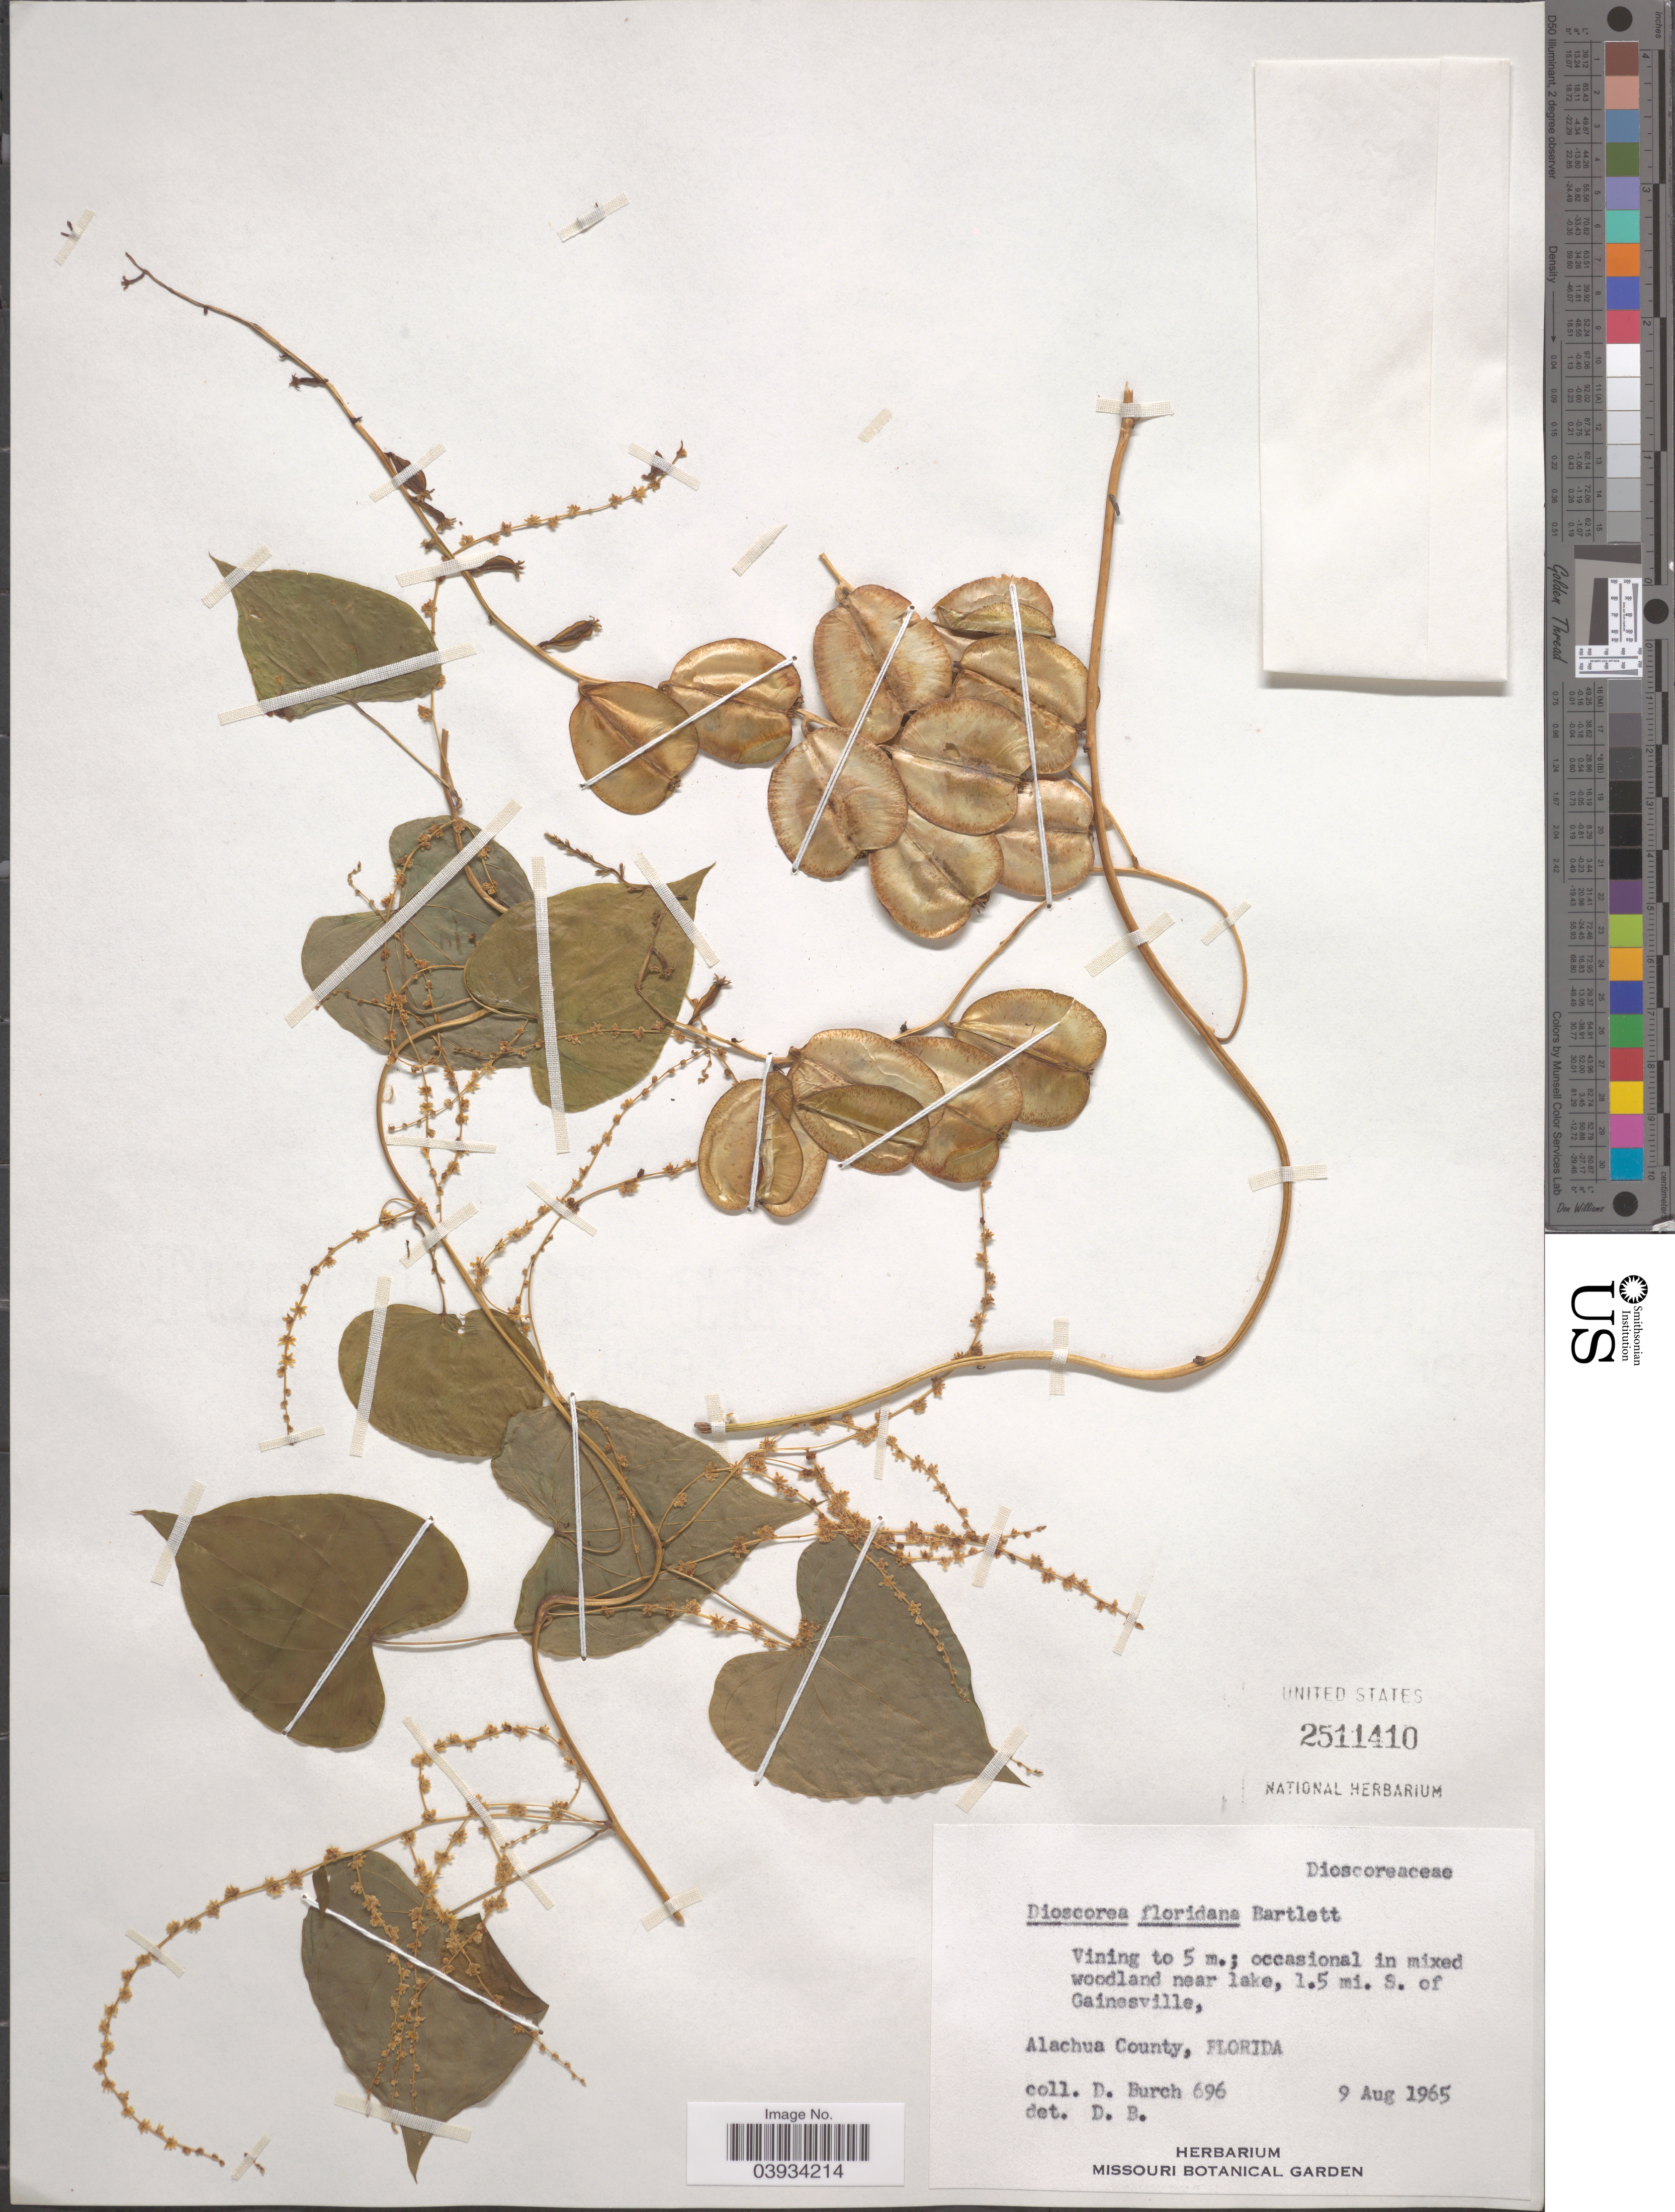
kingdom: Plantae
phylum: Tracheophyta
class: Liliopsida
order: Dioscoreales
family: Dioscoreaceae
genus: Dioscorea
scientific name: Dioscorea floridana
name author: Bartlett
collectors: D. Burch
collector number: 696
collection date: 1965-08-09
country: United States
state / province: Florida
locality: Woodland near lake, 1.5 mi. S. of Gainesville. Alachua County.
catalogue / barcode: US 2511410